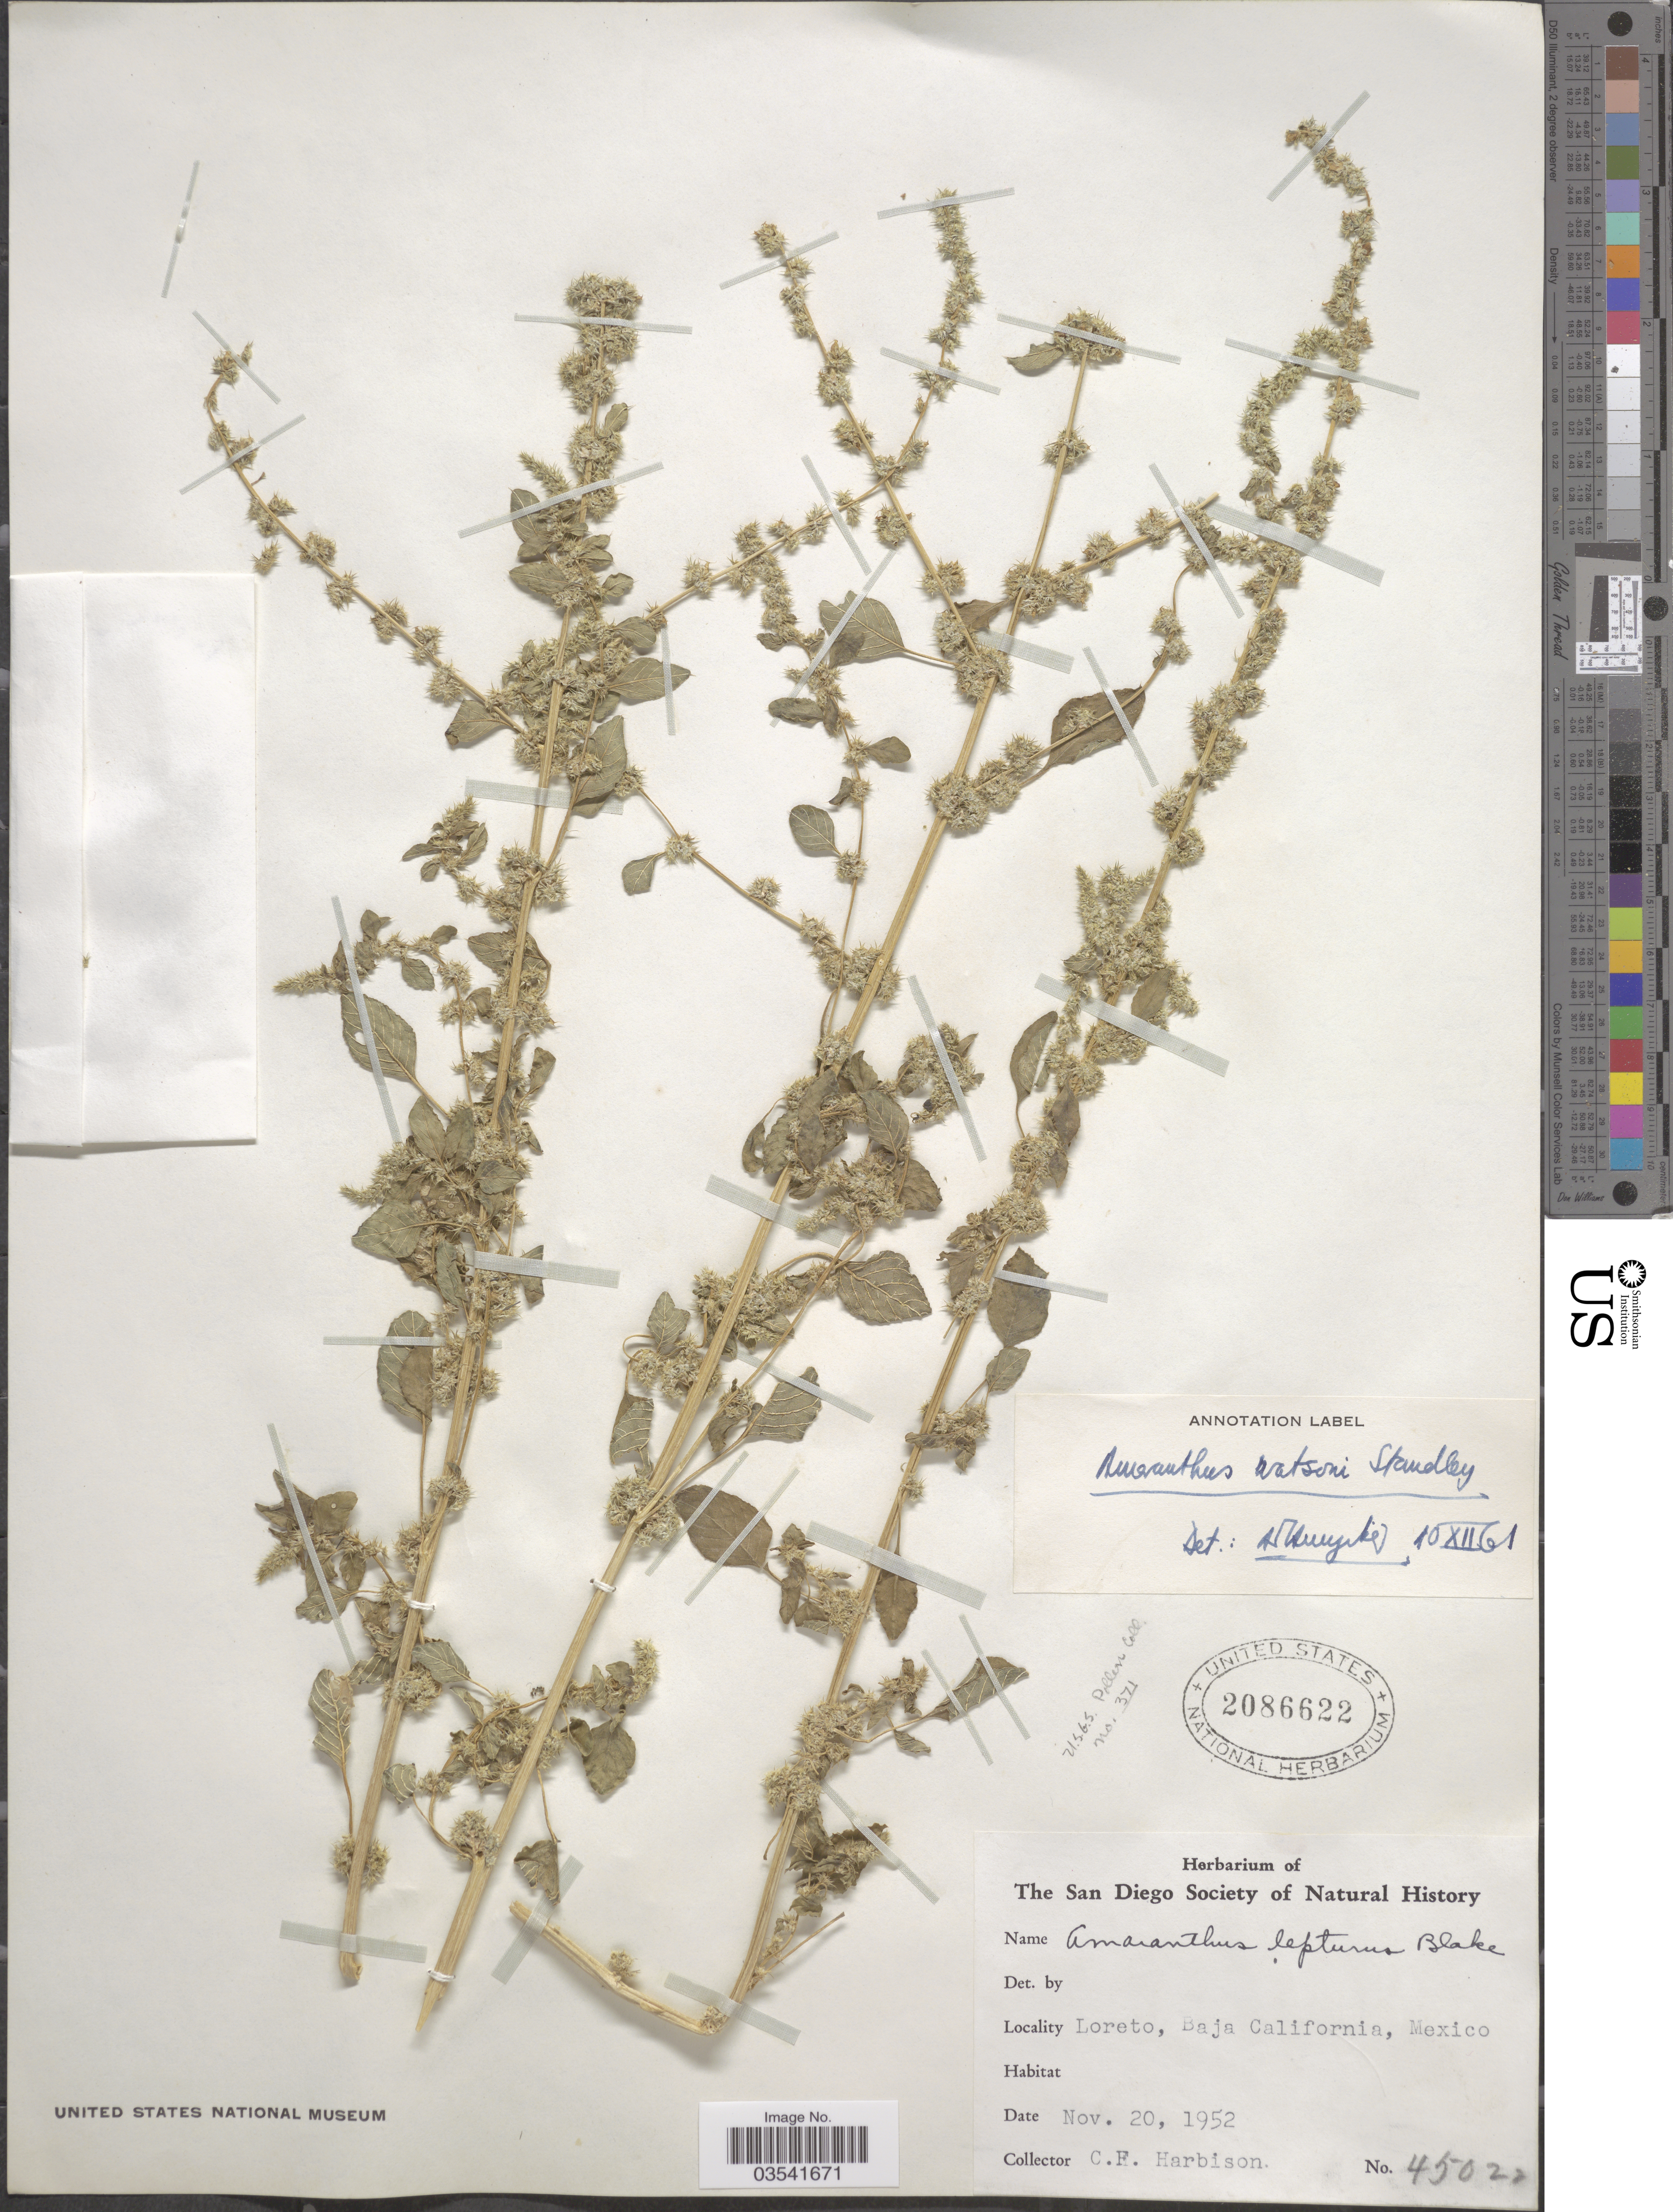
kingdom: Plantae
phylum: Tracheophyta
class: Magnoliopsida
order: Caryophyllales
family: Amaranthaceae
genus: Amaranthus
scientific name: Amaranthus watsonii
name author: Standl.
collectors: C. F. Harbison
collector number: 4502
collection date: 1952-11-20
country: Mexico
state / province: Baja California Sur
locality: Loreto.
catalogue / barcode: US 2086622